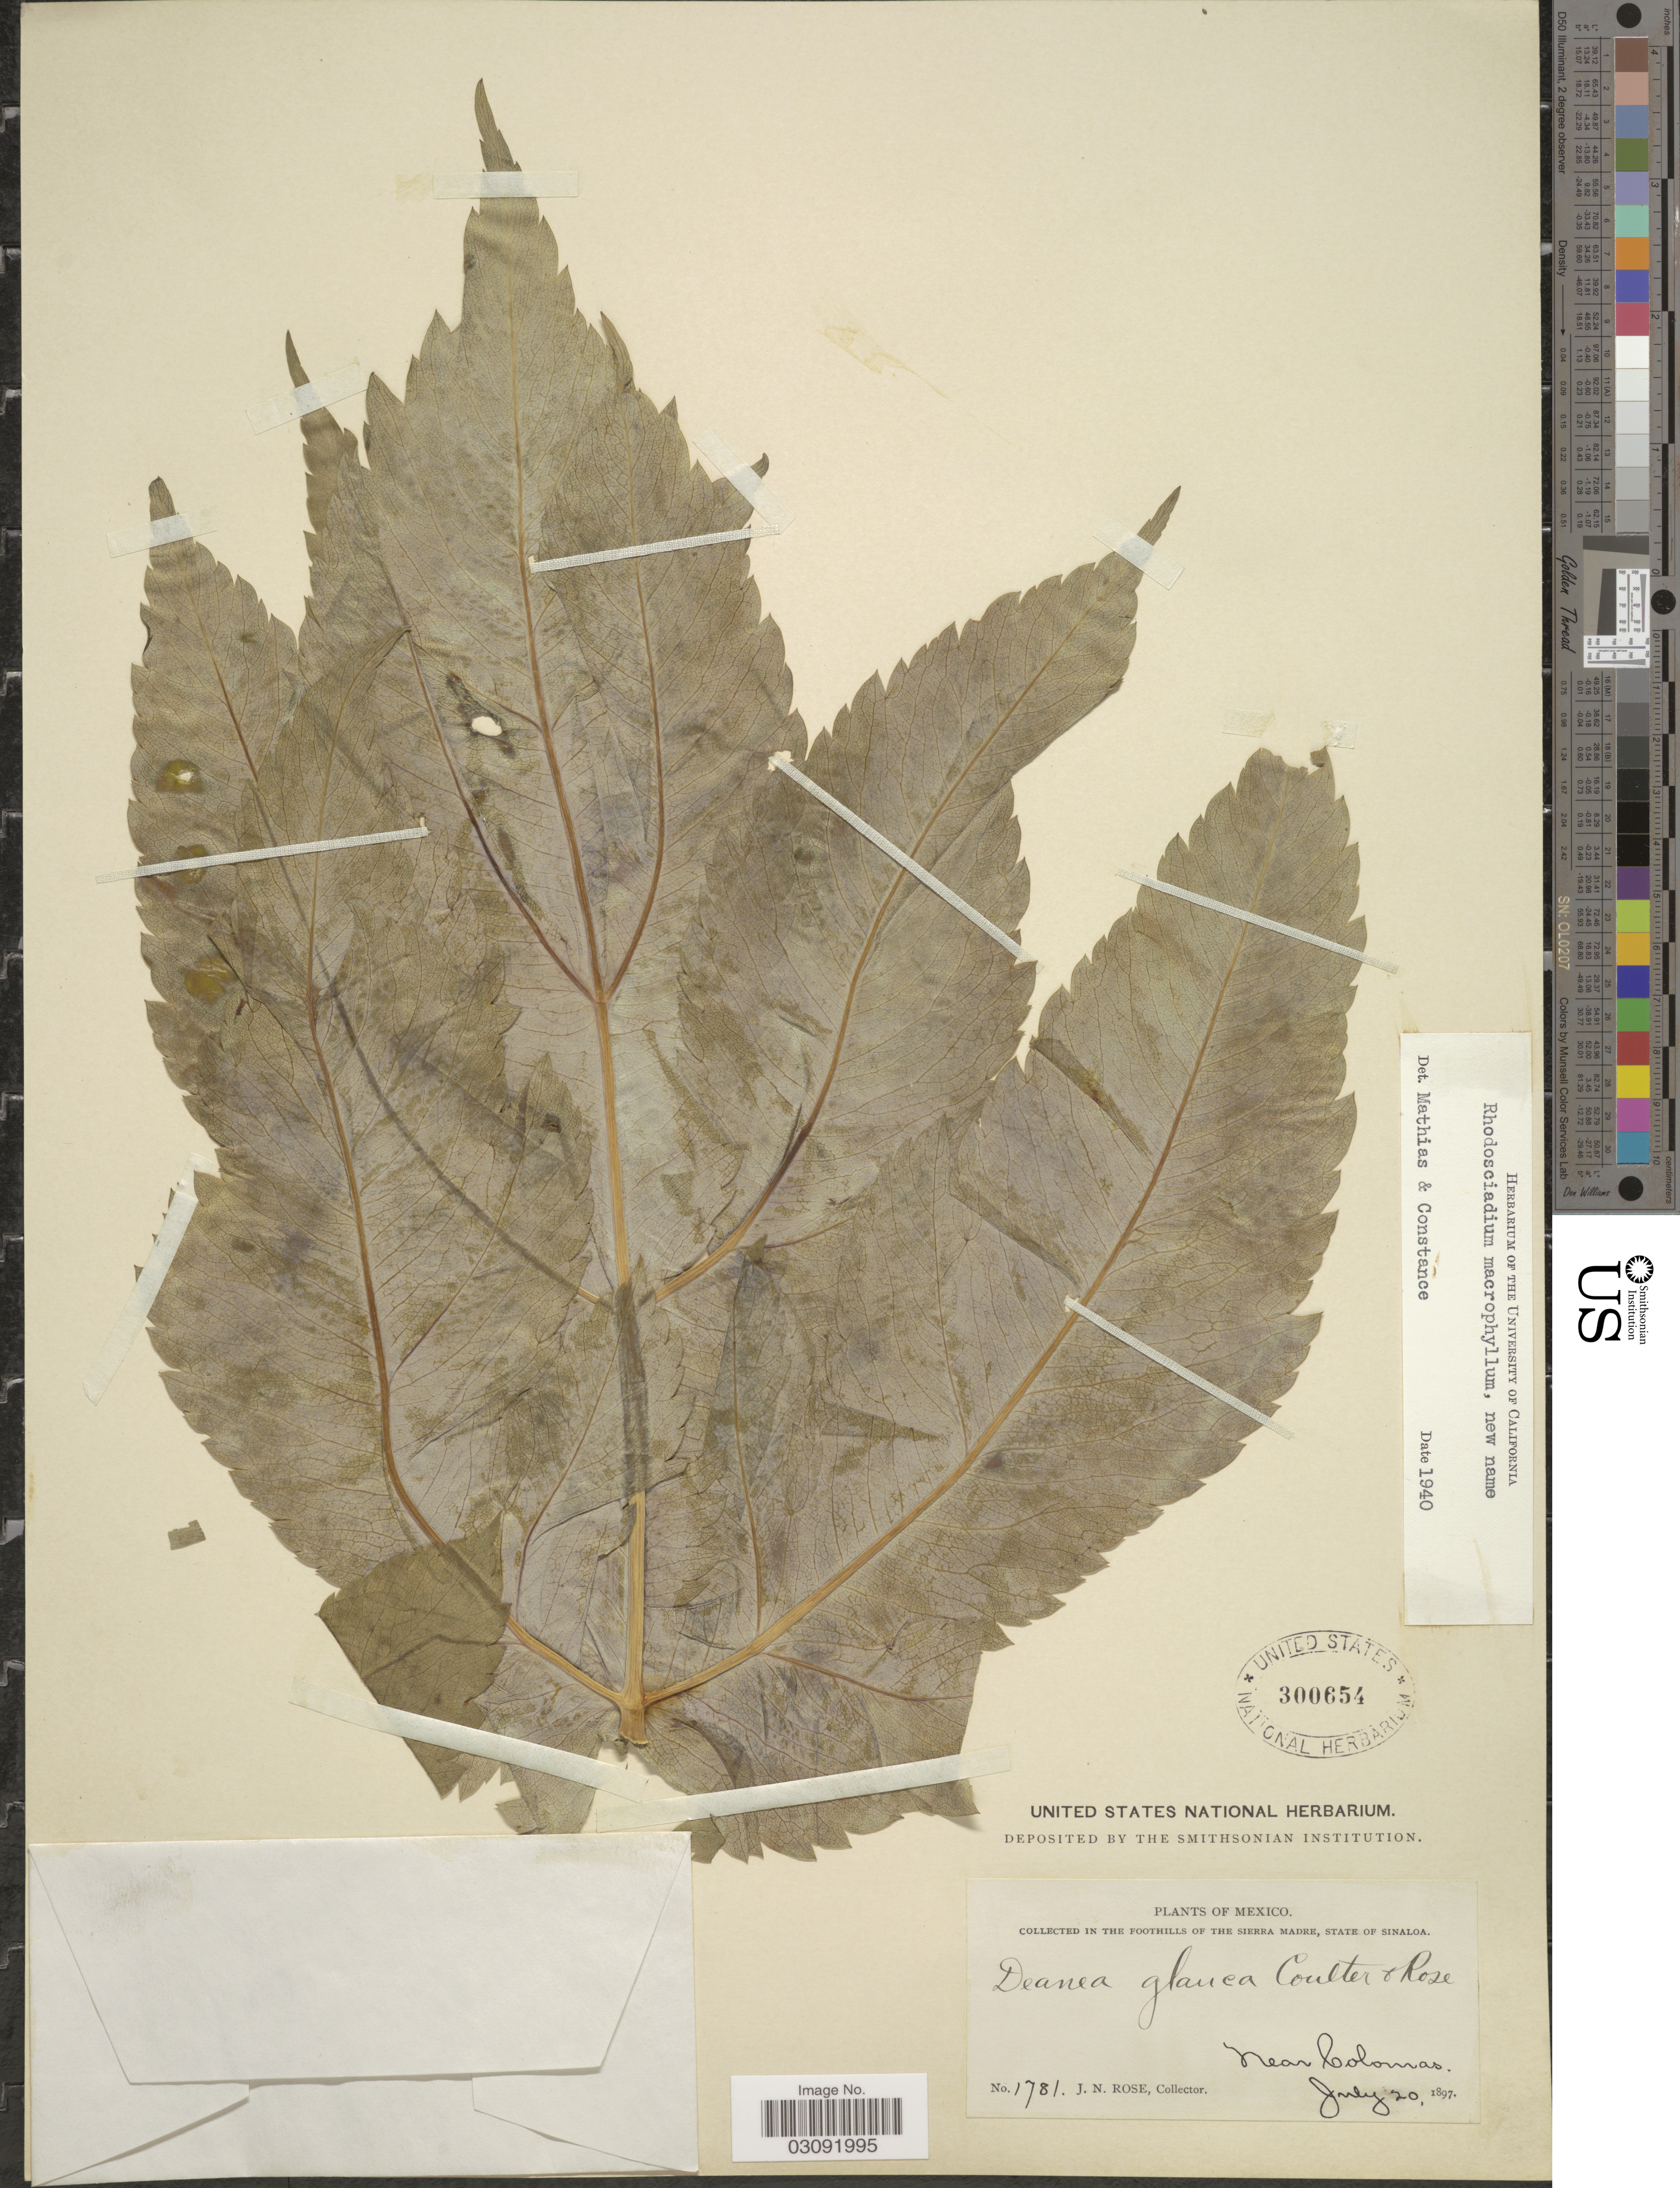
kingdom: Plantae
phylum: Tracheophyta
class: Magnoliopsida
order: Apiales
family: Apiaceae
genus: Rhodosciadium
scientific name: Rhodosciadium macrophyllum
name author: Mathias & Constance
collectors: J. N. Rose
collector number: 1781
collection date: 1897-07-20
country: Mexico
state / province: Sinaloa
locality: In the foothills of the Sierra Madre. Near Colomas.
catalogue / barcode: US 300654